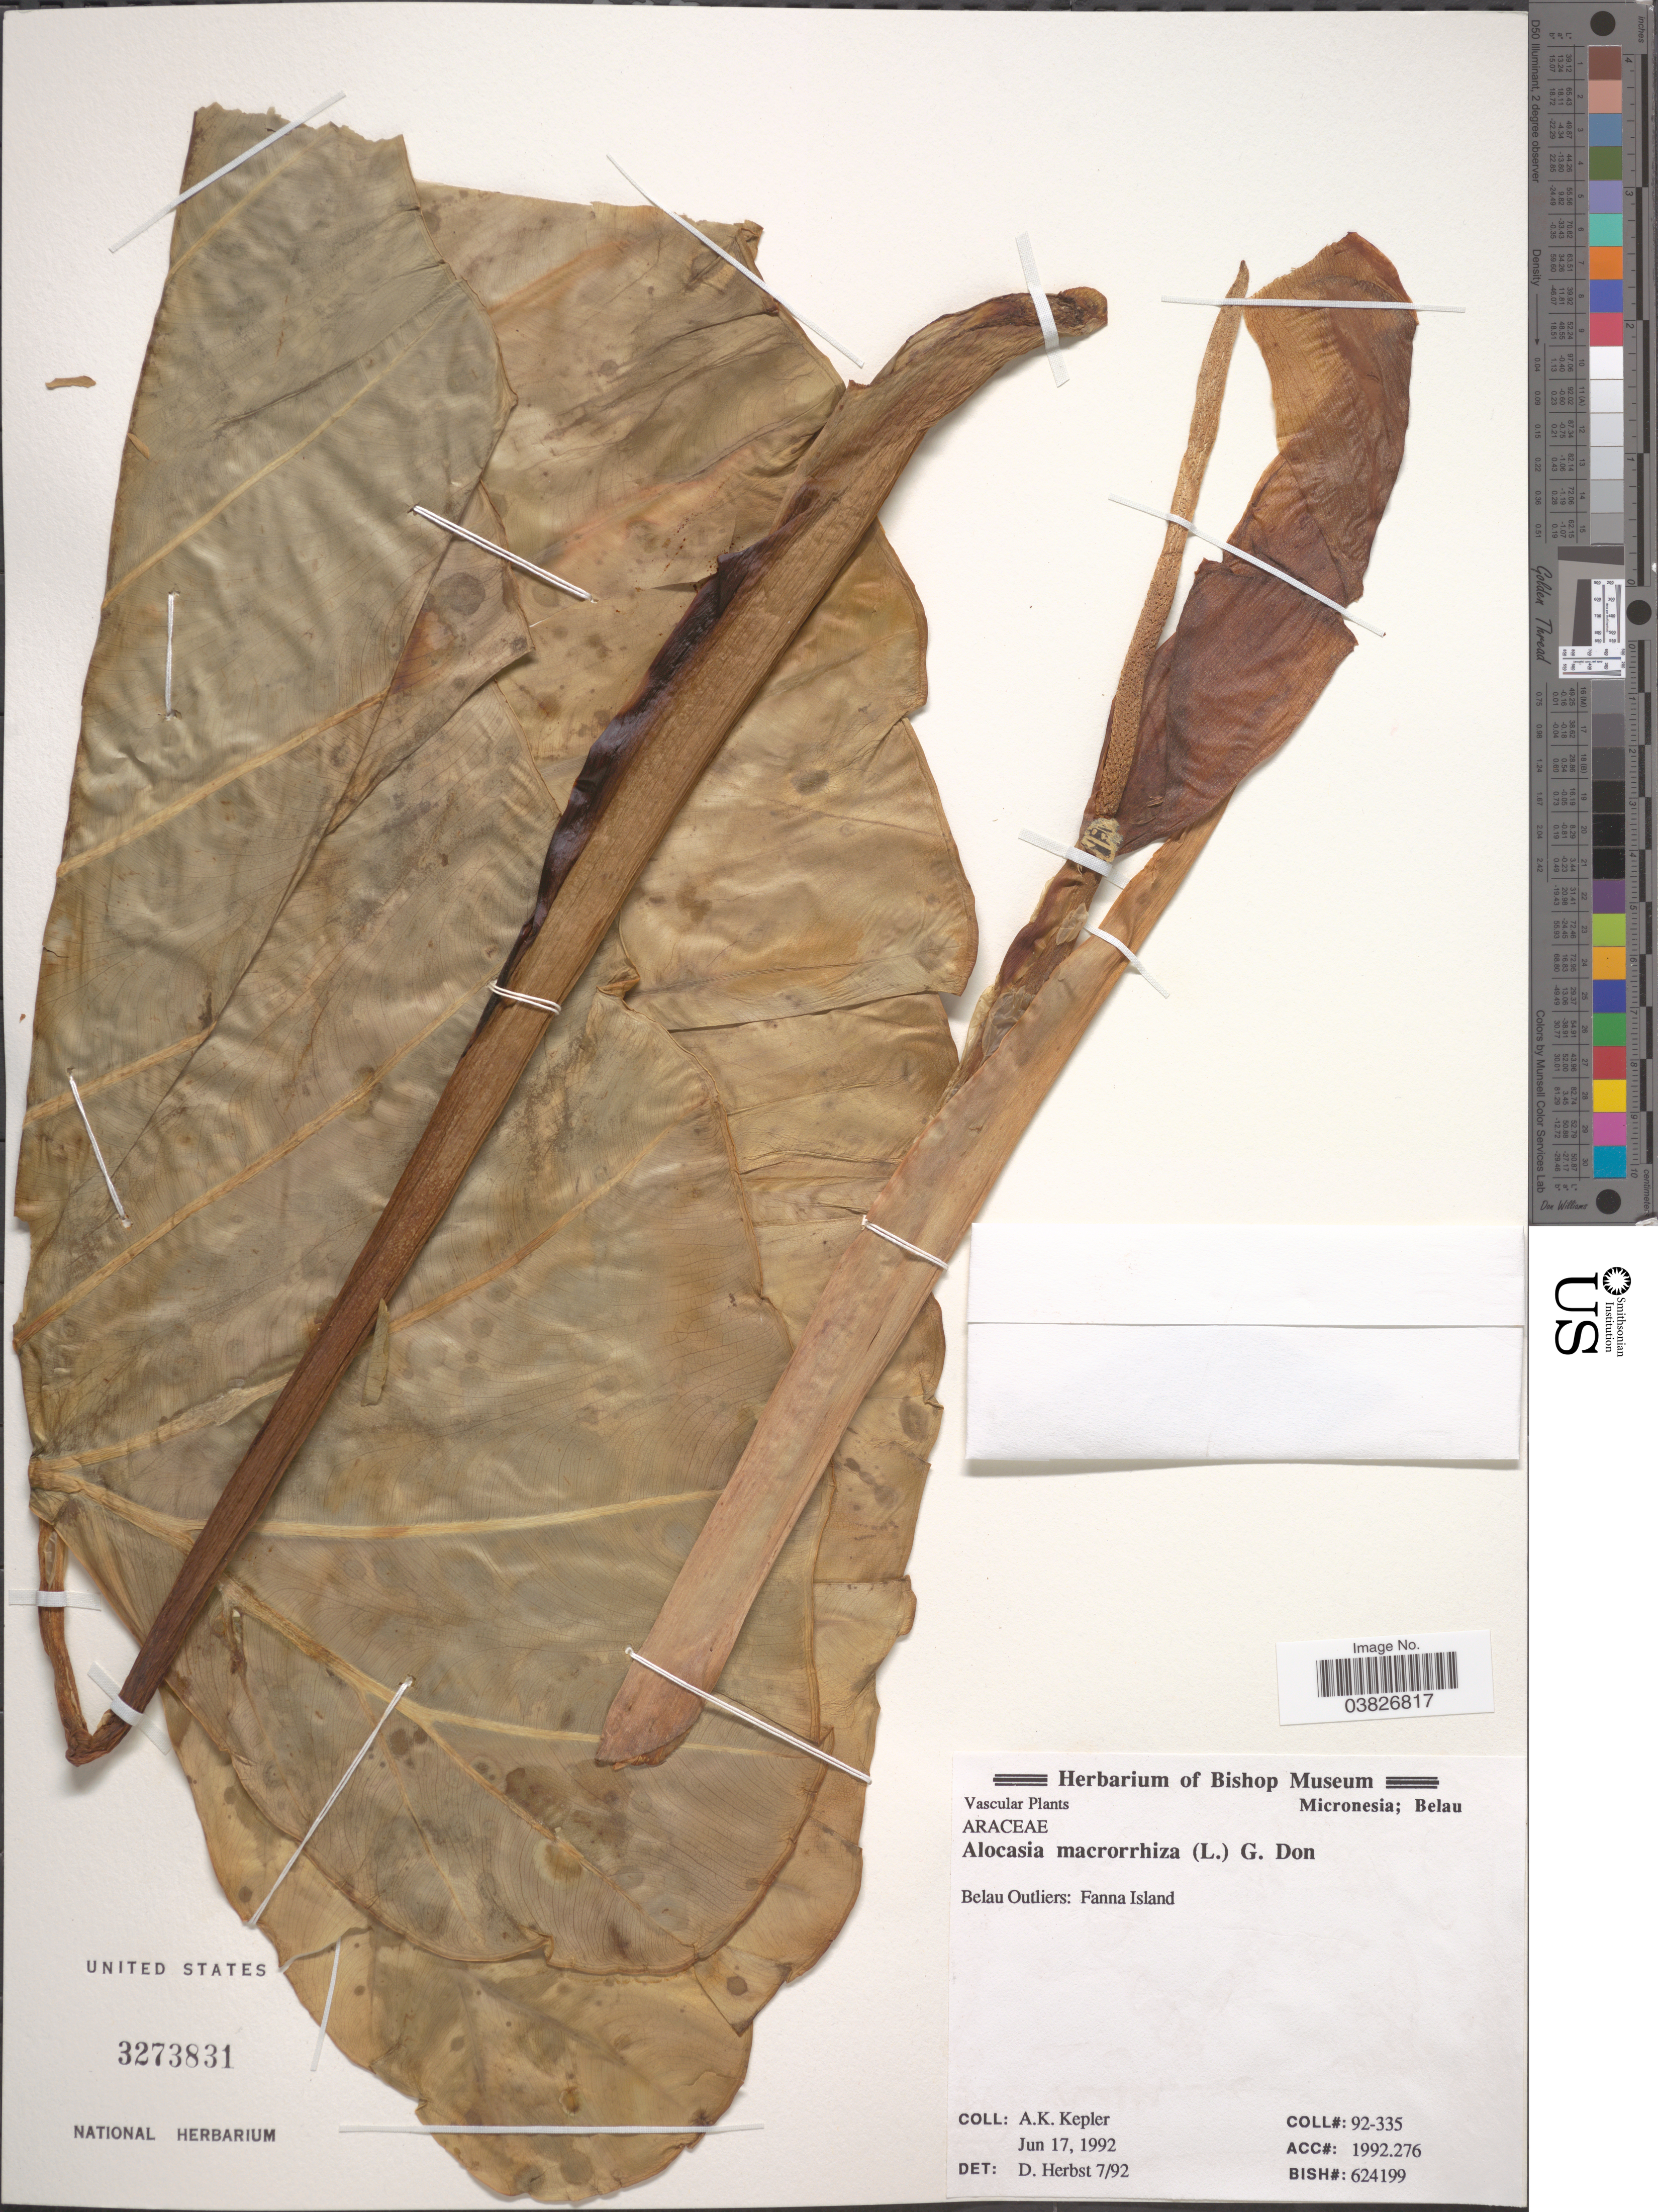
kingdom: Plantae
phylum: Tracheophyta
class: Liliopsida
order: Alismatales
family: Araceae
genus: Alocasia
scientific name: Alocasia macrorrhizos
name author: (L.) G. Don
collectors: A. K. Kepler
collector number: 92-335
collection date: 1992-06-17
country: Palau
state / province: Belau Outliers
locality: Fanna Island.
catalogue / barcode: US 3273831